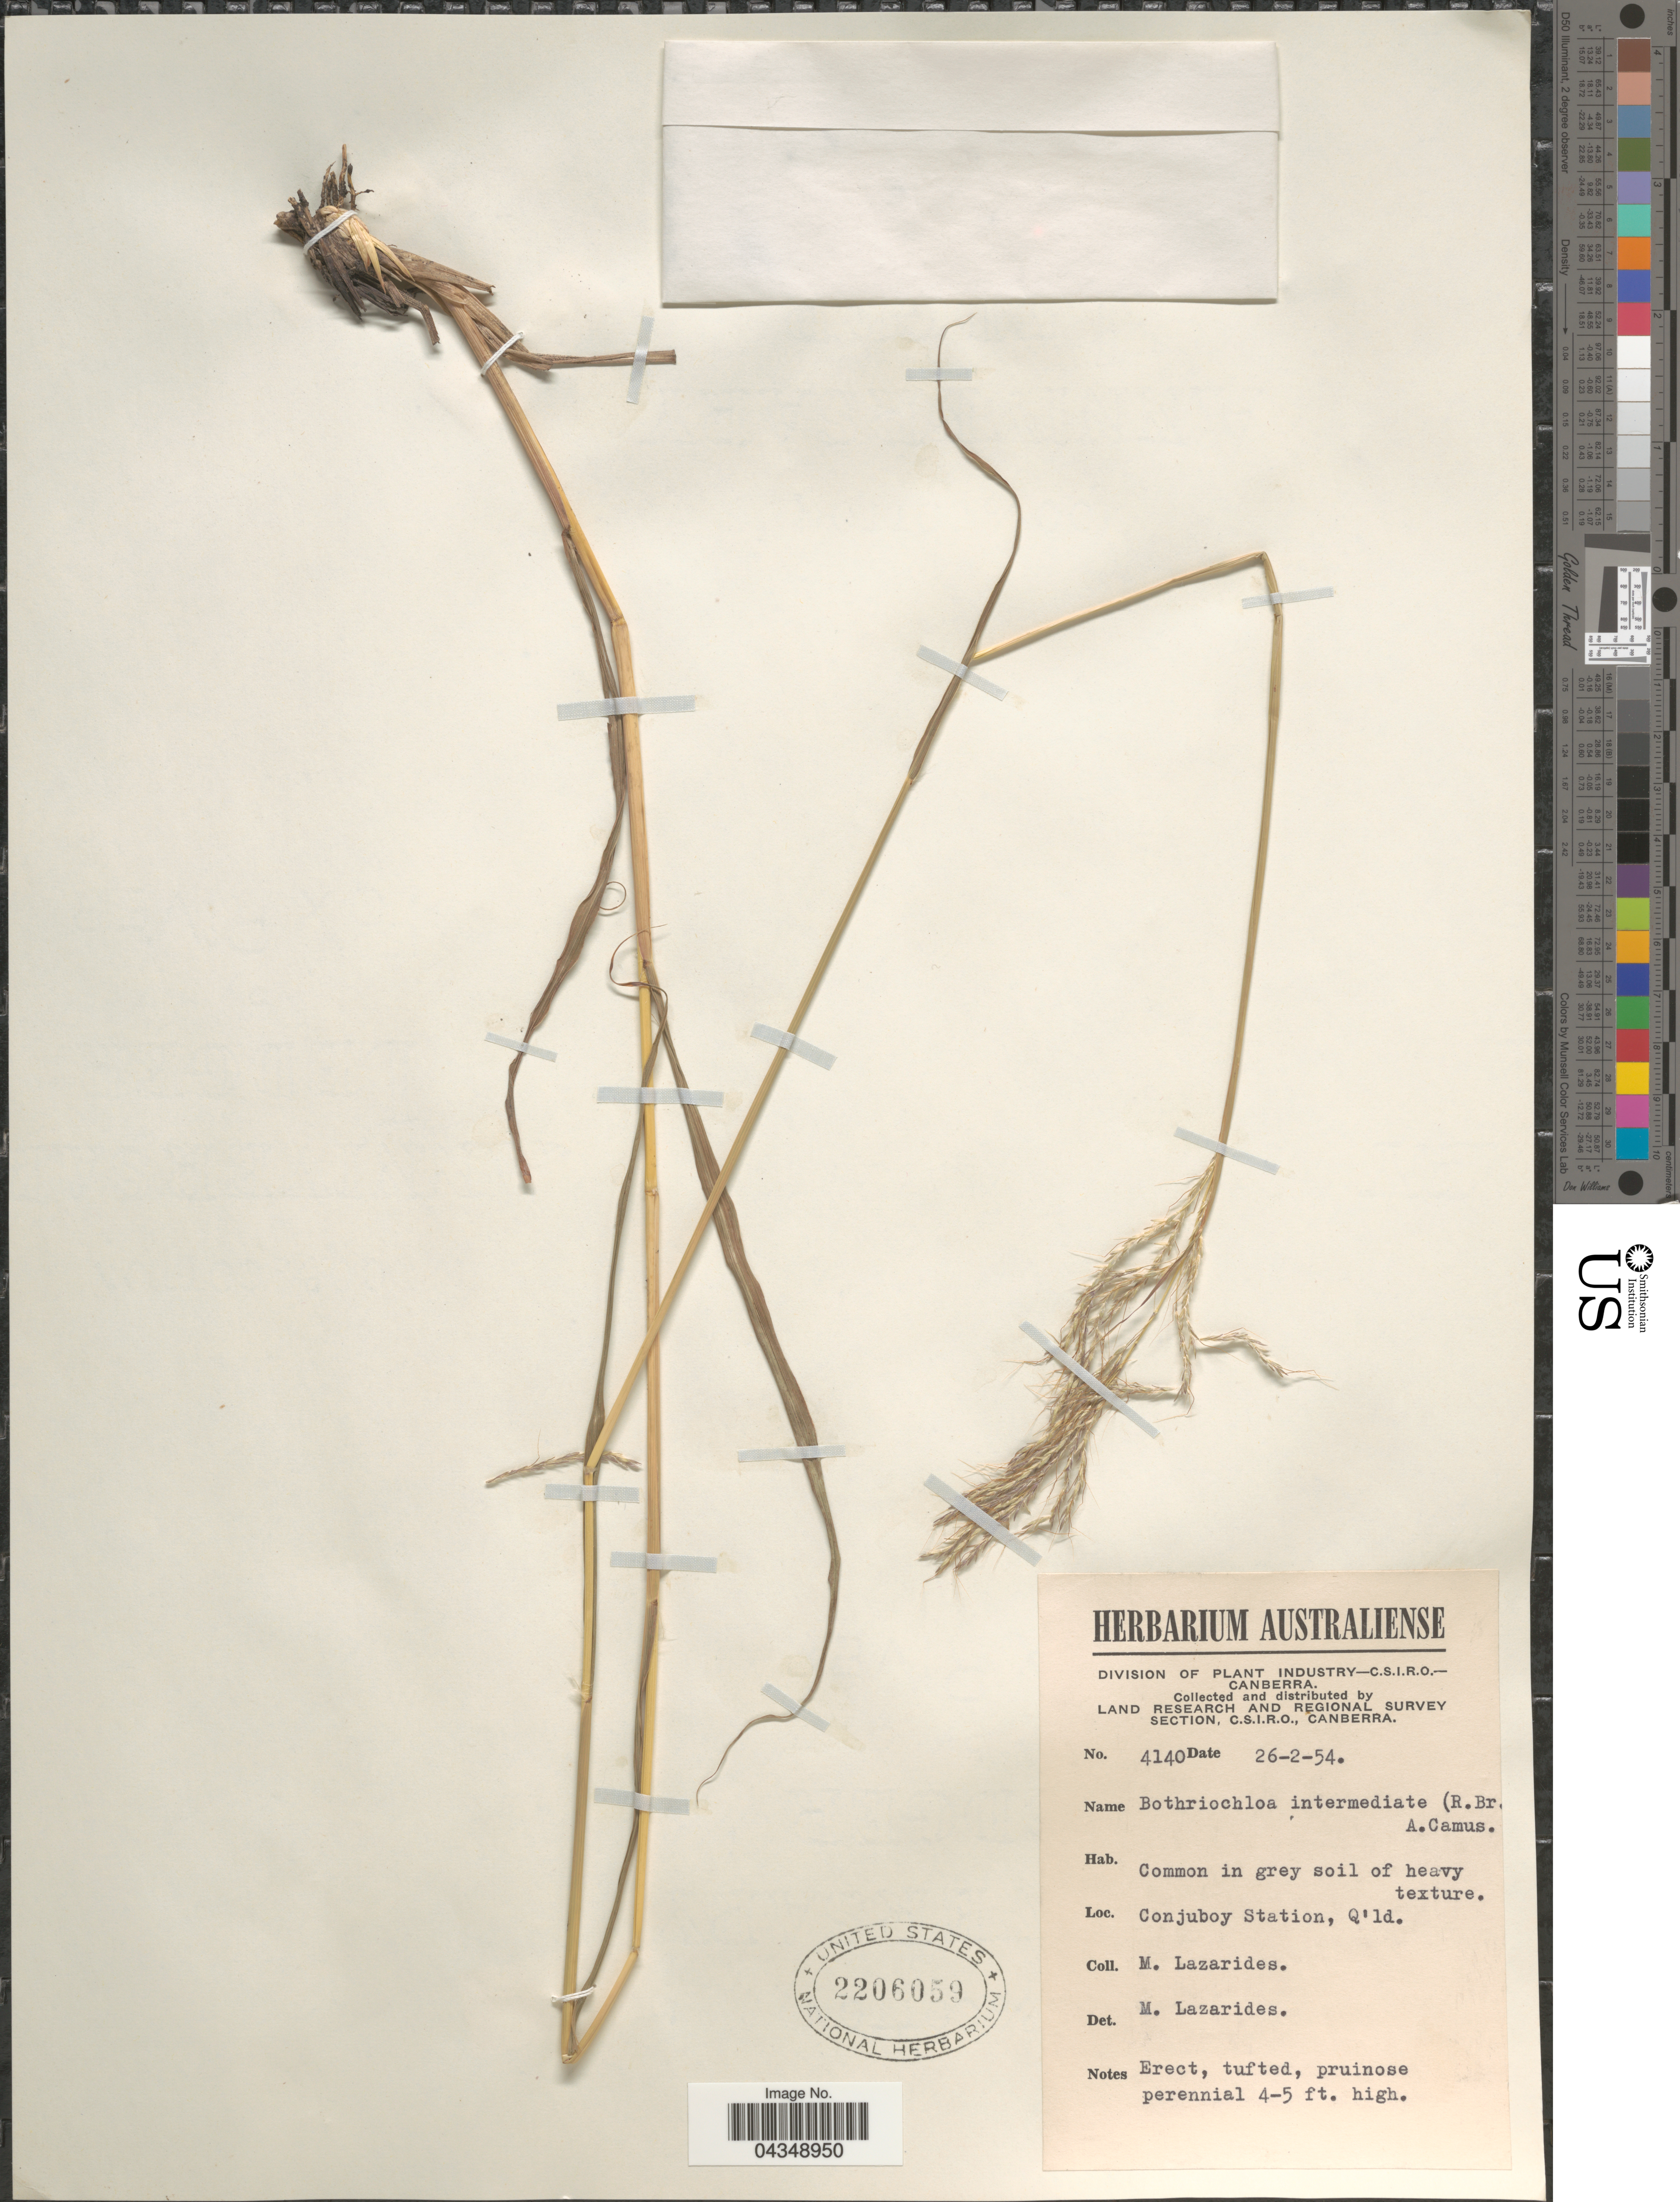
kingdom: Plantae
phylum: Tracheophyta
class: Liliopsida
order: Poales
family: Poaceae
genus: Bothriochloa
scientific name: Bothriochloa bladhii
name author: (Retz.) S.T. Blake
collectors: M. Lazarides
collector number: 4140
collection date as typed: Transcribed d/m/y: 26/2/54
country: Australia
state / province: Queensland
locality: Land Research and Regional Survey Section. Conjuboy Station.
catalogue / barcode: US 2206059